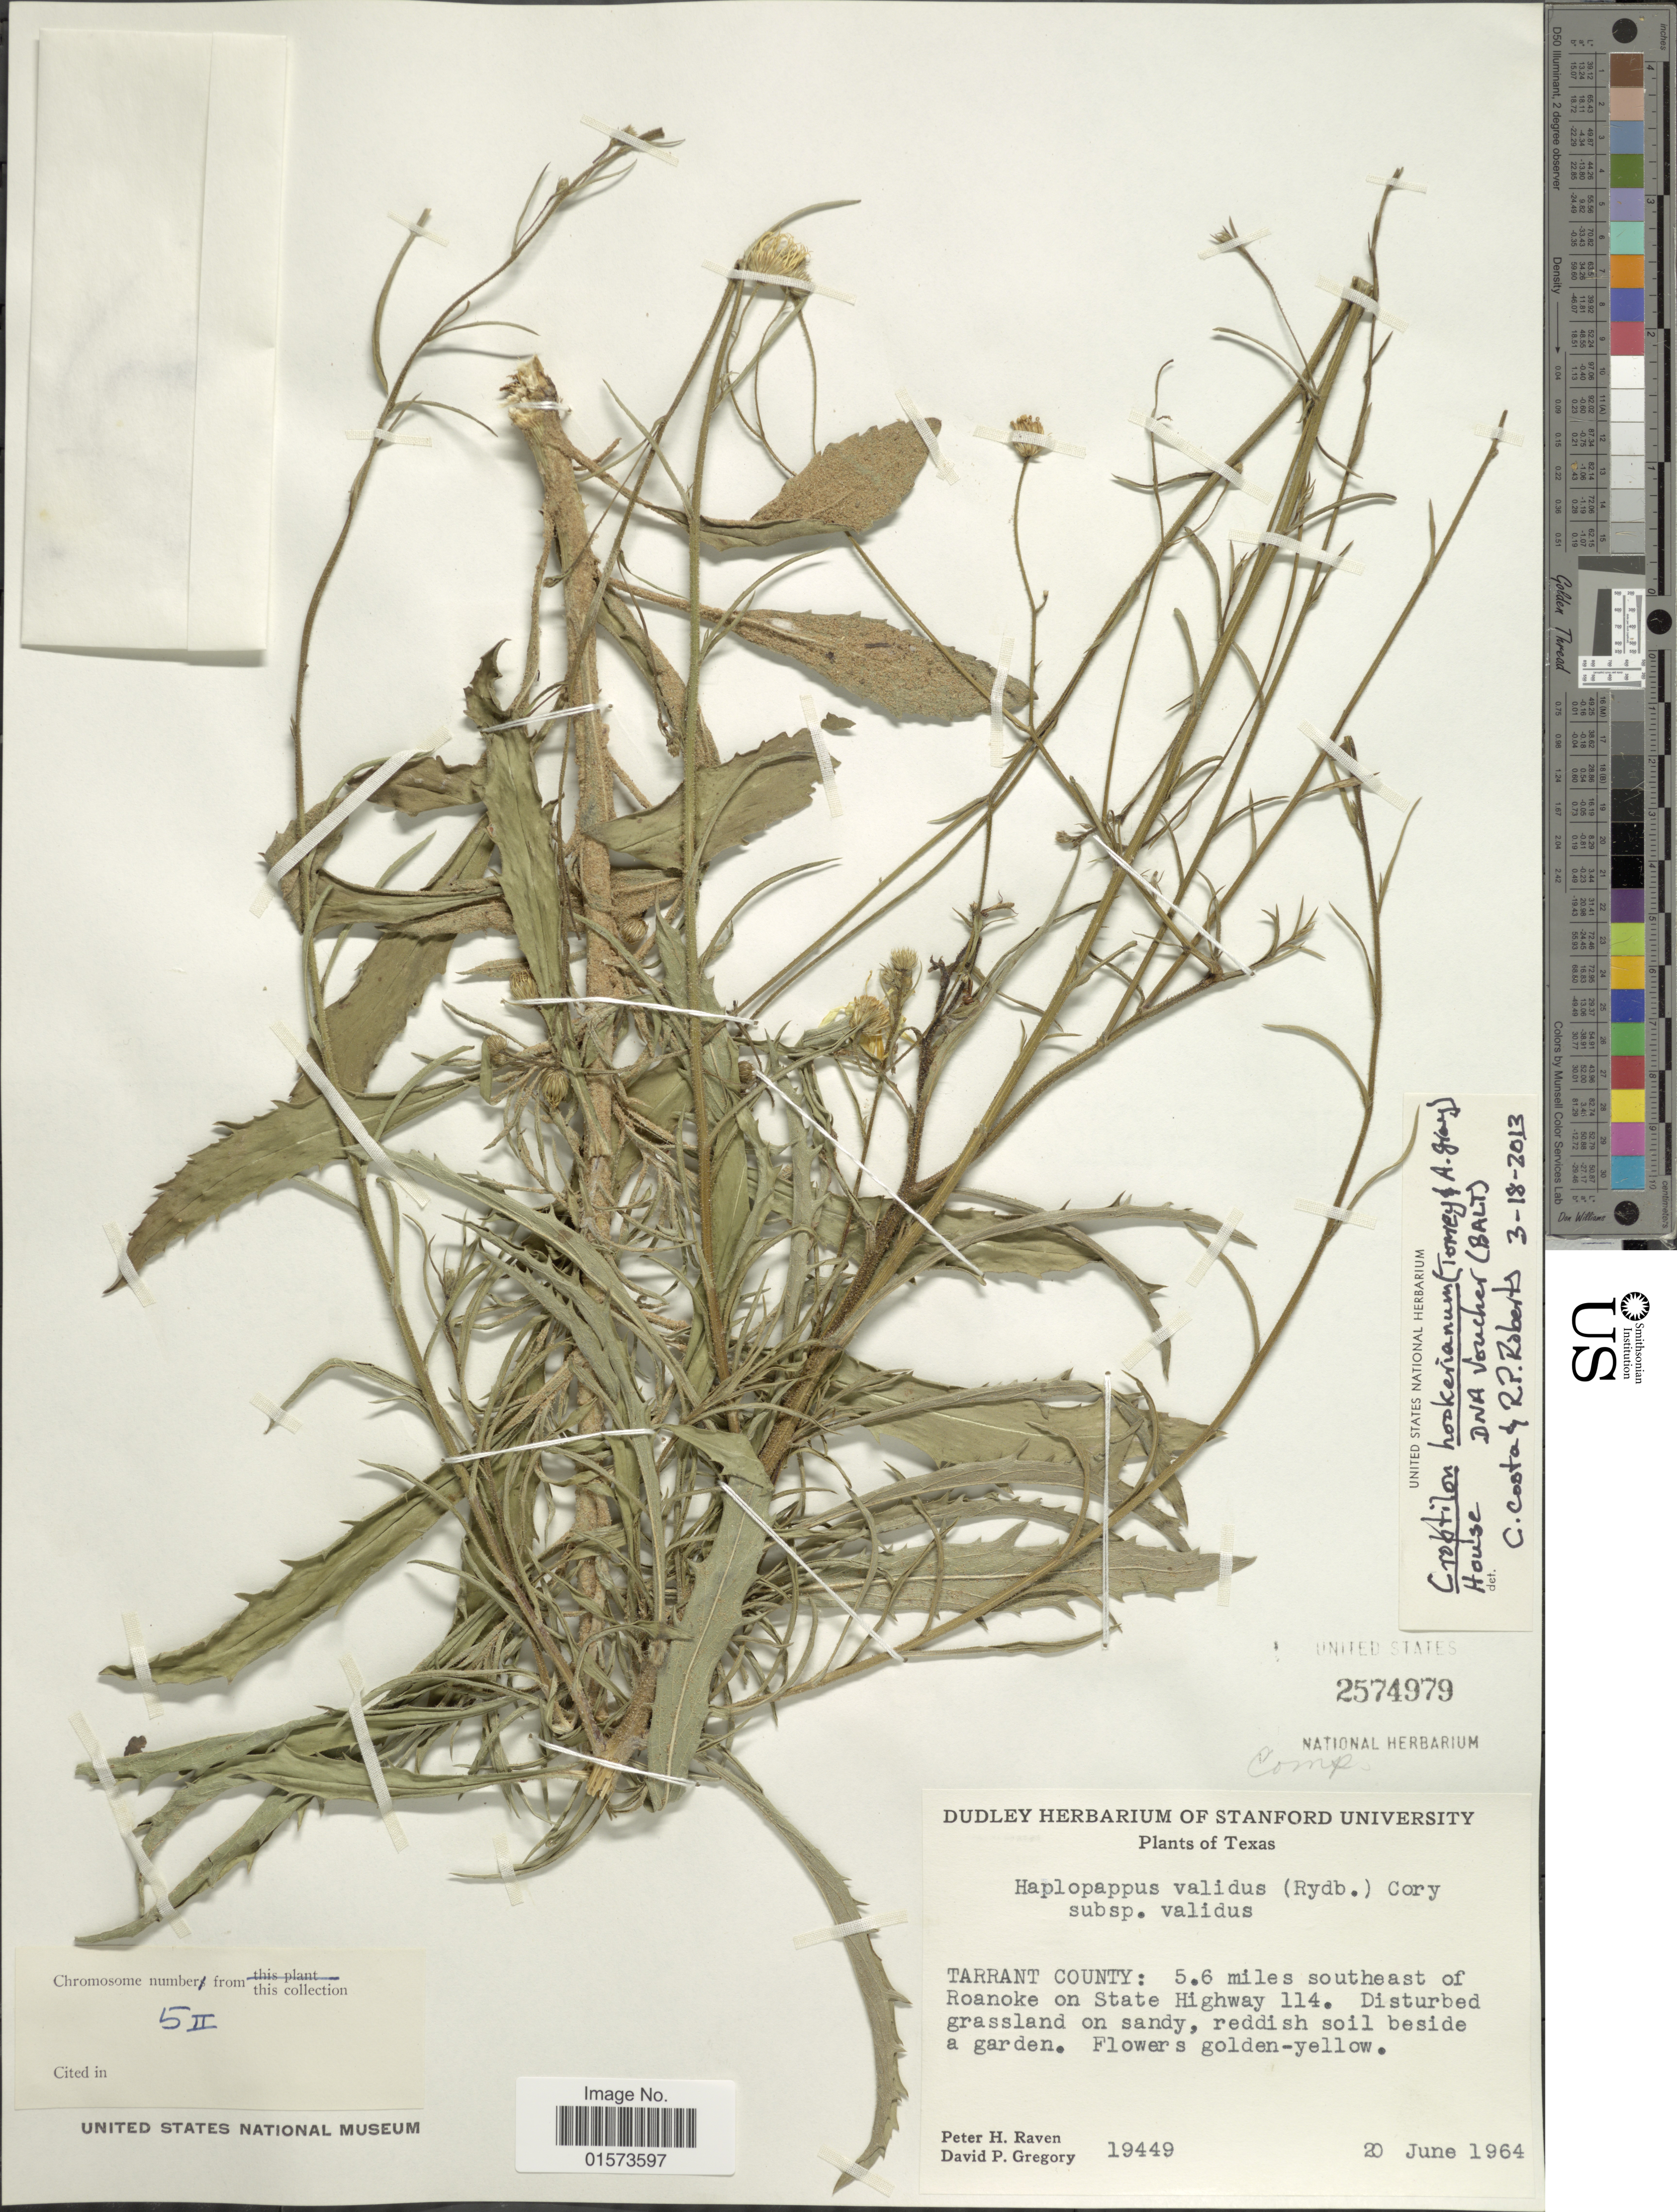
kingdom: Plantae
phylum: Tracheophyta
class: Magnoliopsida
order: Asterales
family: Asteraceae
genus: Croptilon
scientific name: Croptilon validum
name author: (Rydb.) Cory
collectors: P. Raven & D. Gregory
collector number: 19449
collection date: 1964-06-20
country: United States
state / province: Texas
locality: Tarrant County: 5.6 miles southeast of Roanoke on State Highway 114, disturbed grassland on sandy, reddish soil between a garden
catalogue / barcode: US 2574979